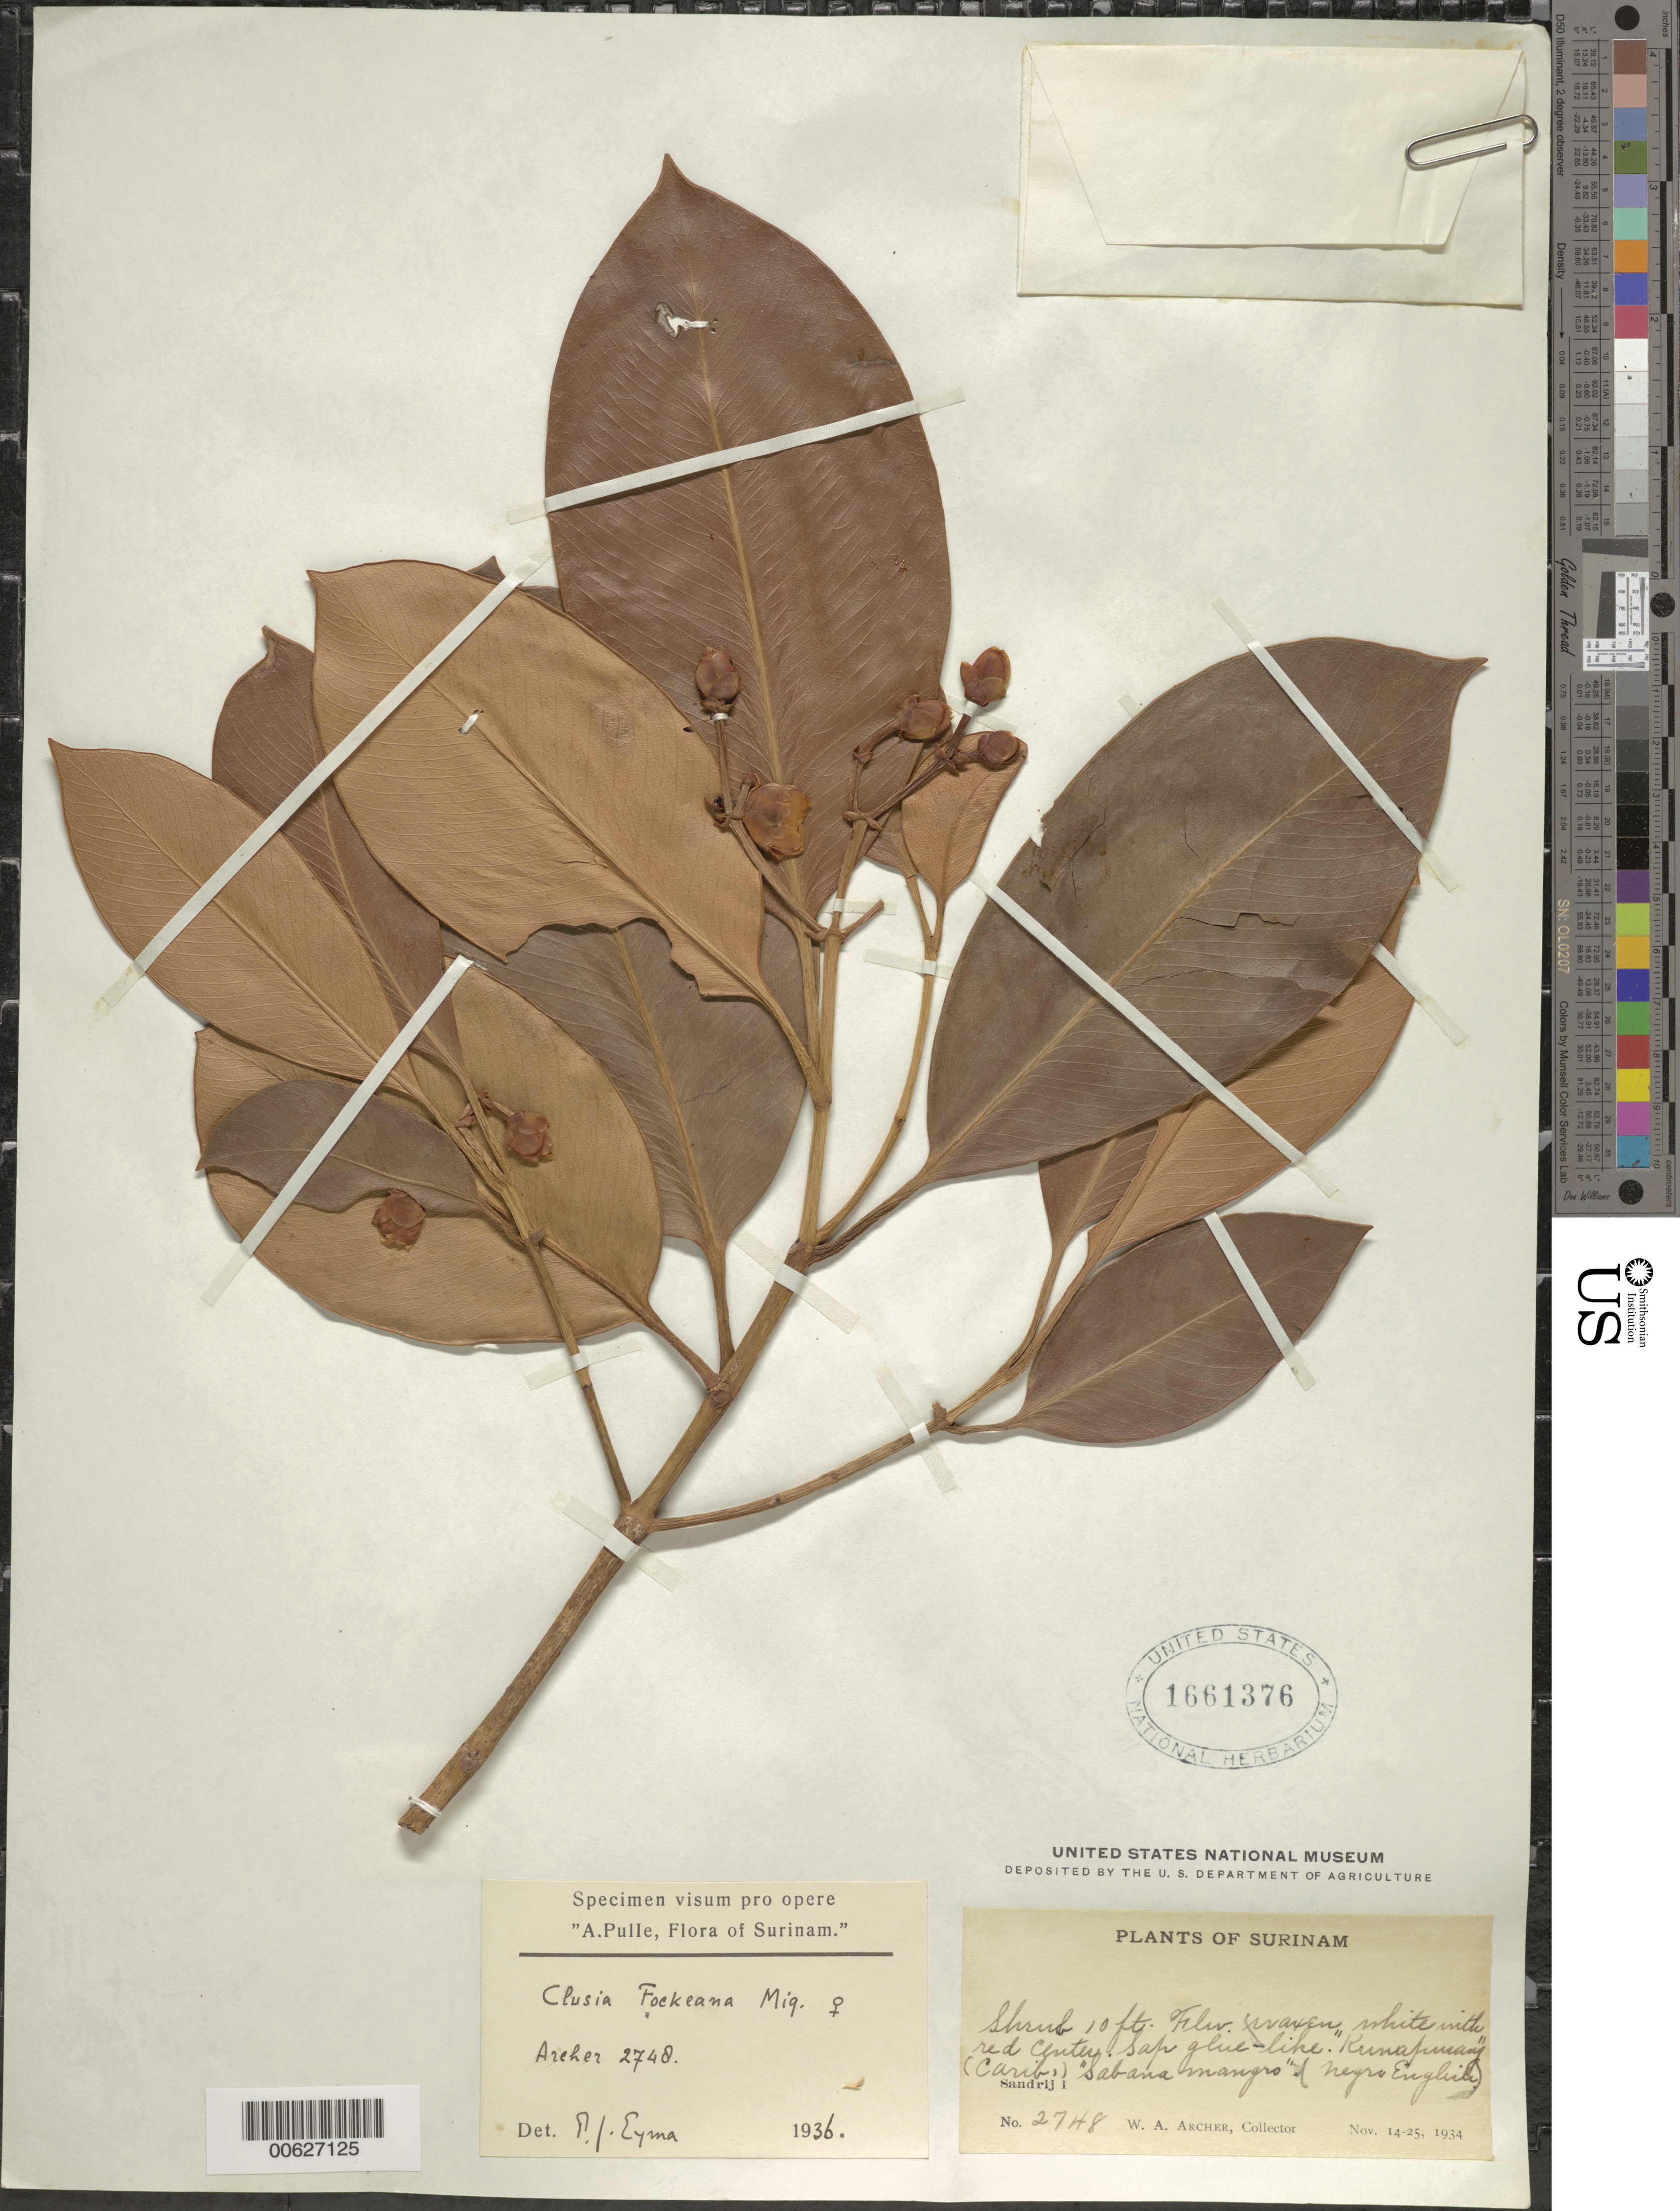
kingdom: Plantae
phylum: Tracheophyta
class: Magnoliopsida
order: Malpighiales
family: Clusiaceae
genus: Clusia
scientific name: Clusia fockeana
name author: Miq.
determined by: Eyma, P. J.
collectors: W. A. Archer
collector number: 2748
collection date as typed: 14-Nov-34 to 25-Nov-34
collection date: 1934-11-14/1934-11-25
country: Suriname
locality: Zanderij I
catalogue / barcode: US 1661376